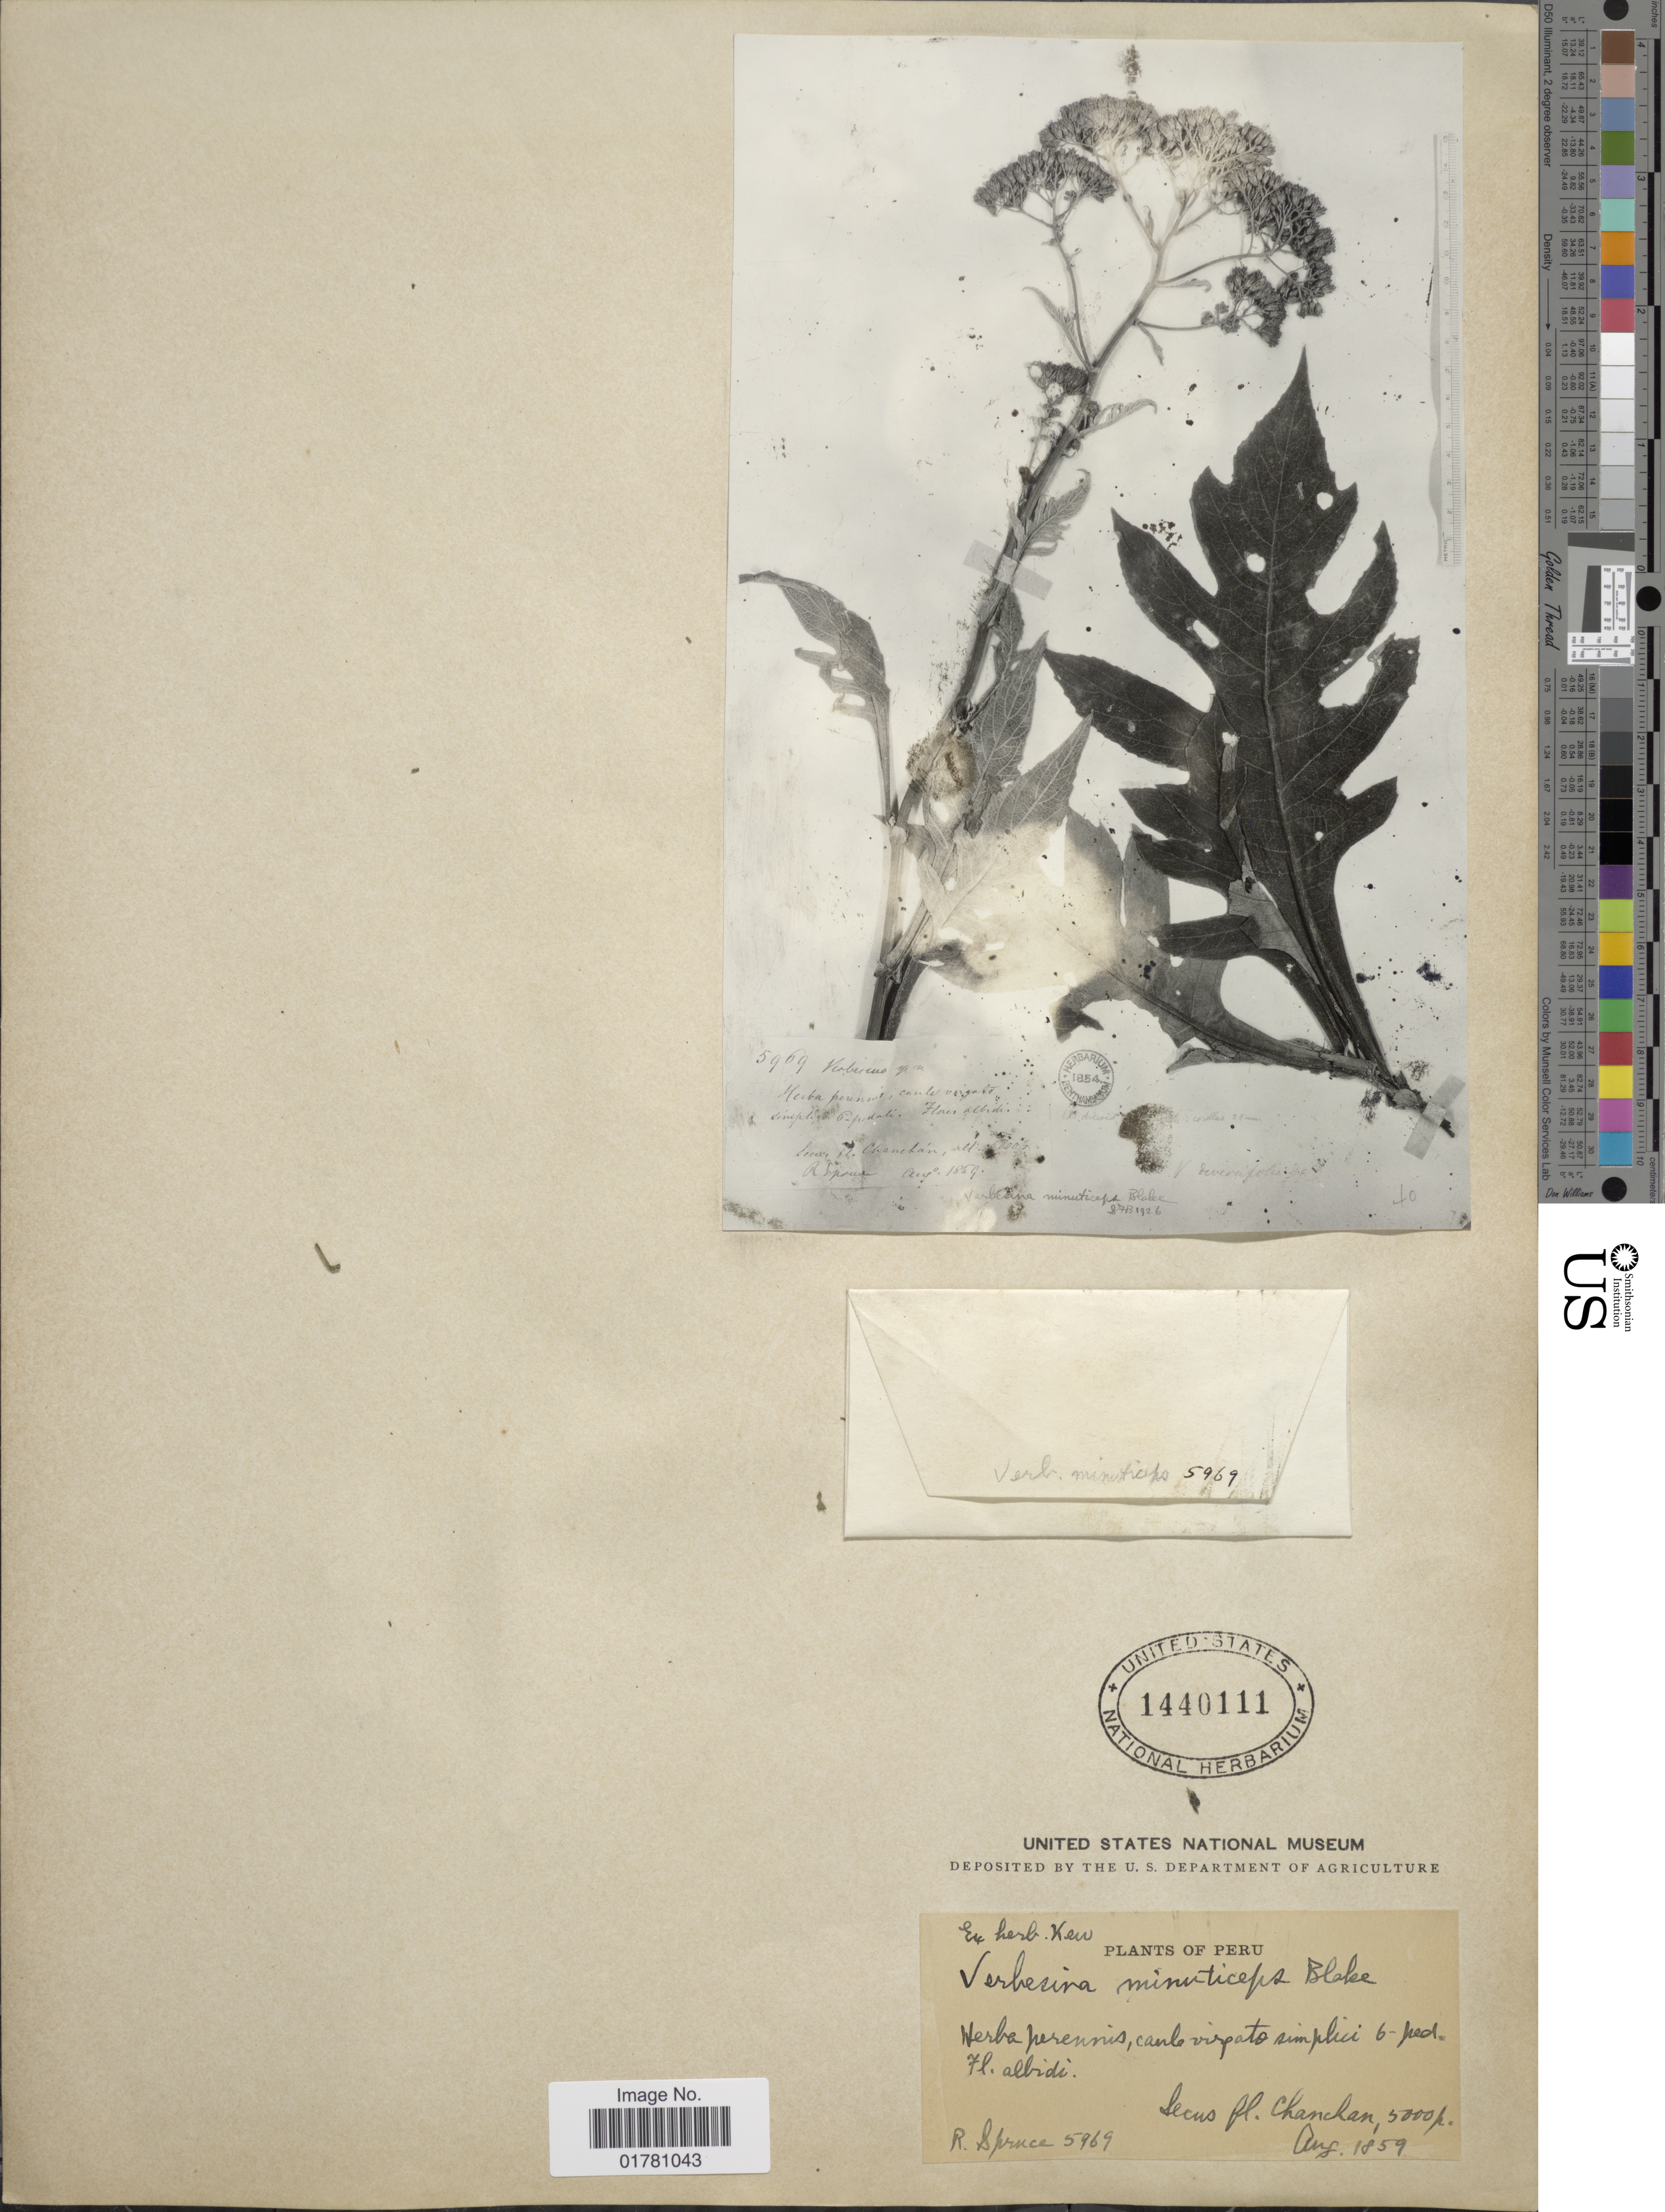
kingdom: Plantae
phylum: Tracheophyta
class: Magnoliopsida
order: Asterales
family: Asteraceae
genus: Verbesina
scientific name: Verbesina minuticeps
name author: S.F. Blake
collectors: R. Spruce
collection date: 1859-08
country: Peru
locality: Secus pl Chanchan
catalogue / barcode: US 1440111